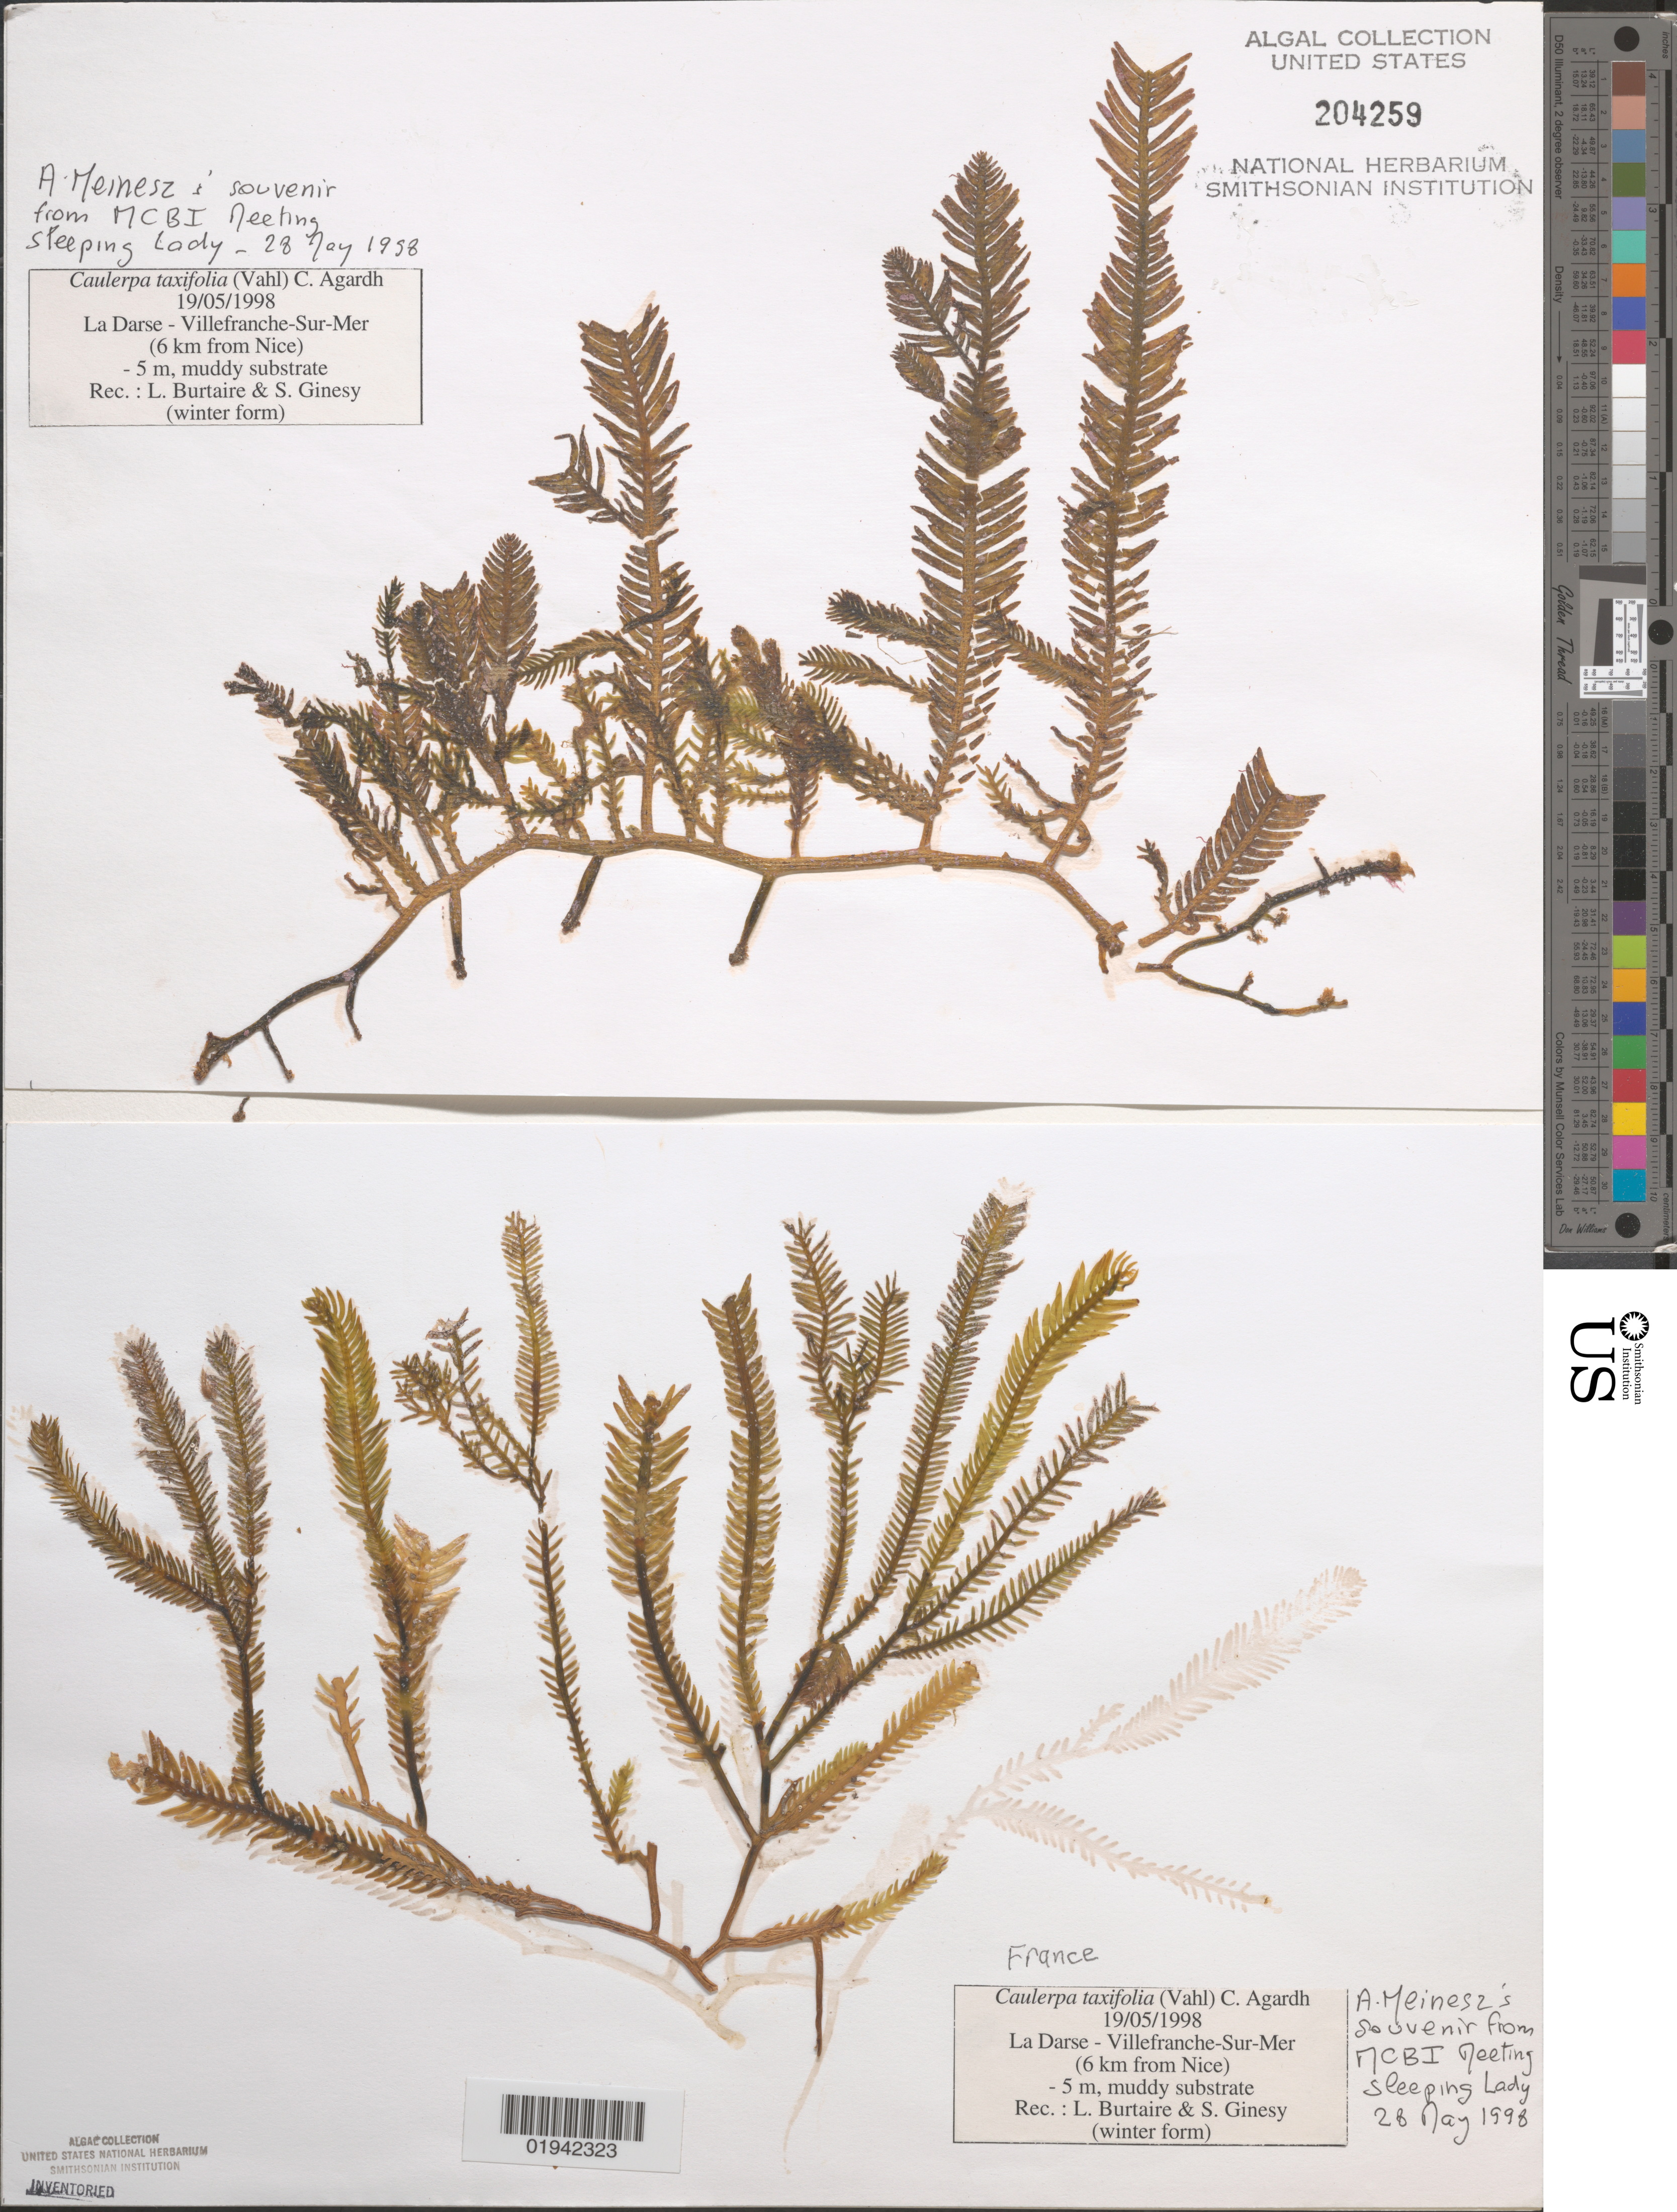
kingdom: Plantae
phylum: Chlorophyta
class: Ulvophyceae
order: Bryopsidales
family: Caulerpaceae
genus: Caulerpa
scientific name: Caulerpa taxifolia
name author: (M. Vahl) C. Agardh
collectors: L. Burtaire & S. Ginesy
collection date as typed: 19 May 1998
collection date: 1998-05-19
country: France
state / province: Provence-Alpes-Côte d'Azur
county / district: Alpes-Maritimes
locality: La Darse, Villefranche sur Mer, 6 km from Nice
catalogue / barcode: US 204259